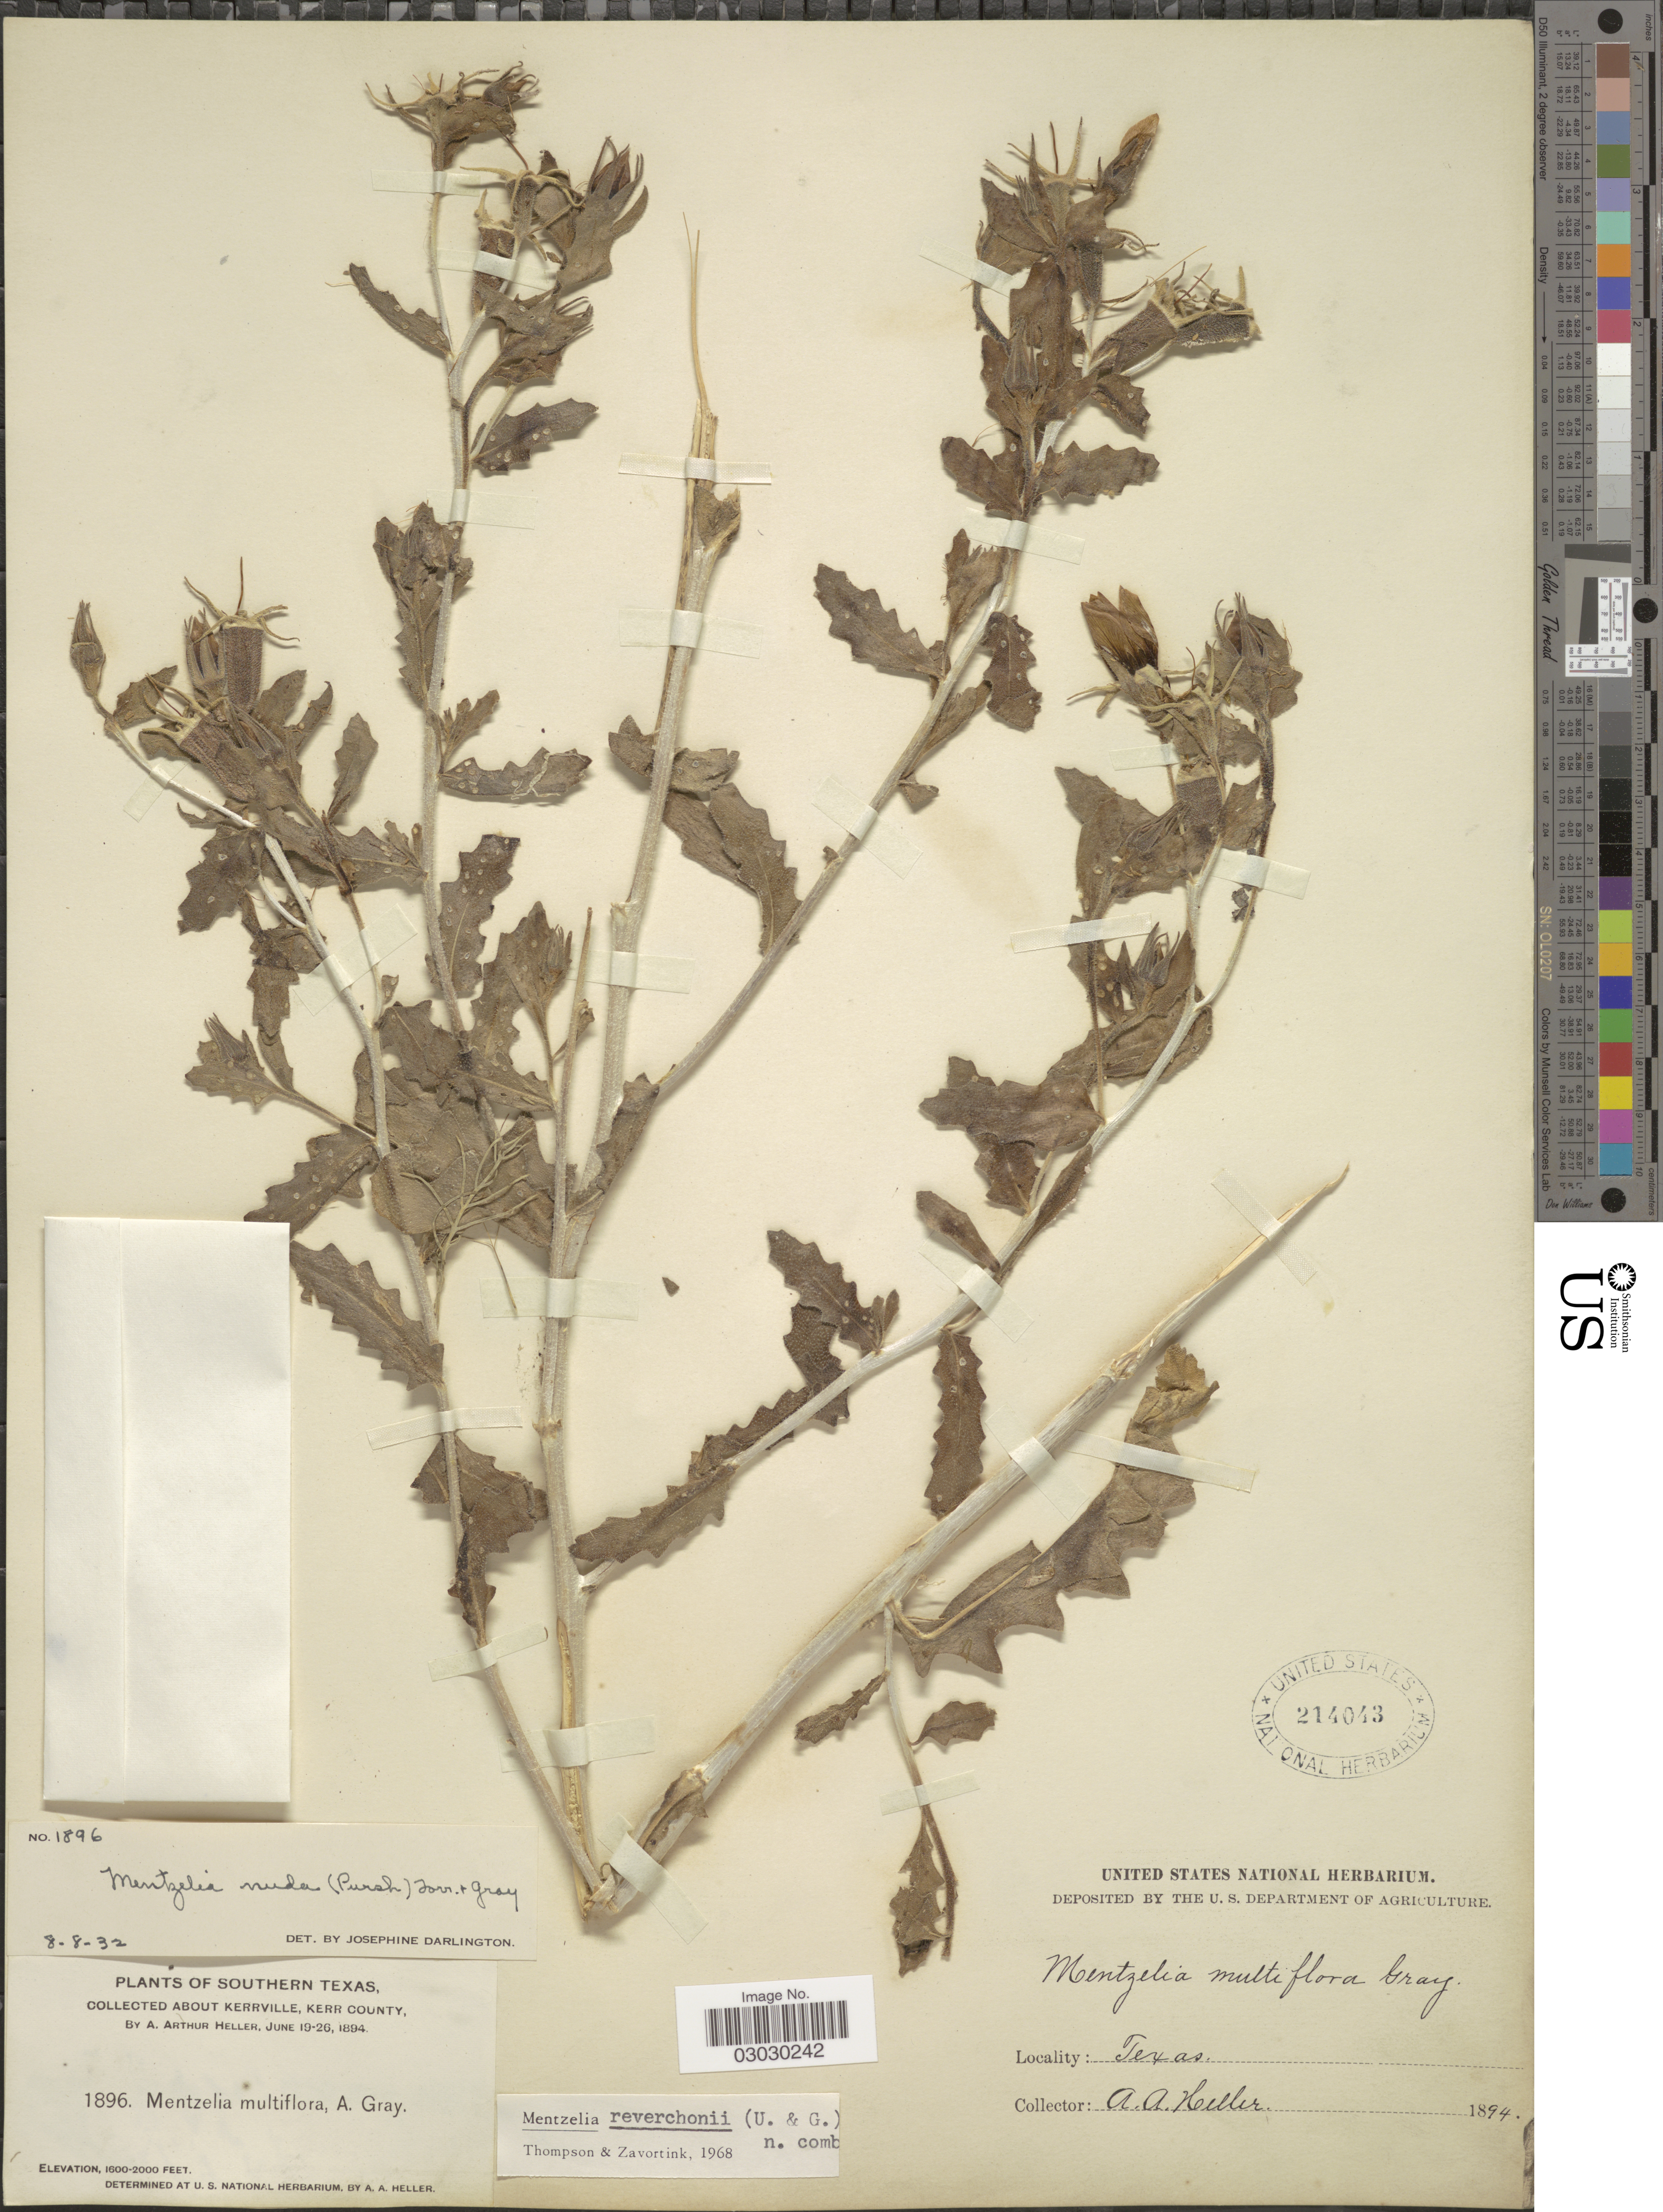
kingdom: Plantae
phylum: Tracheophyta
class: Magnoliopsida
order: Cornales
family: Loasaceae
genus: Mentzelia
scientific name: Mentzelia reverchonii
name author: (Urb.) H.J. Thomps. & Zavort.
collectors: A. A. Heller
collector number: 1896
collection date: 1894-06-19/1894-06-26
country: United States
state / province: Texas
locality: Southern Texas, About Kerrville, Kerr County.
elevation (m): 488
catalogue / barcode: US 214043